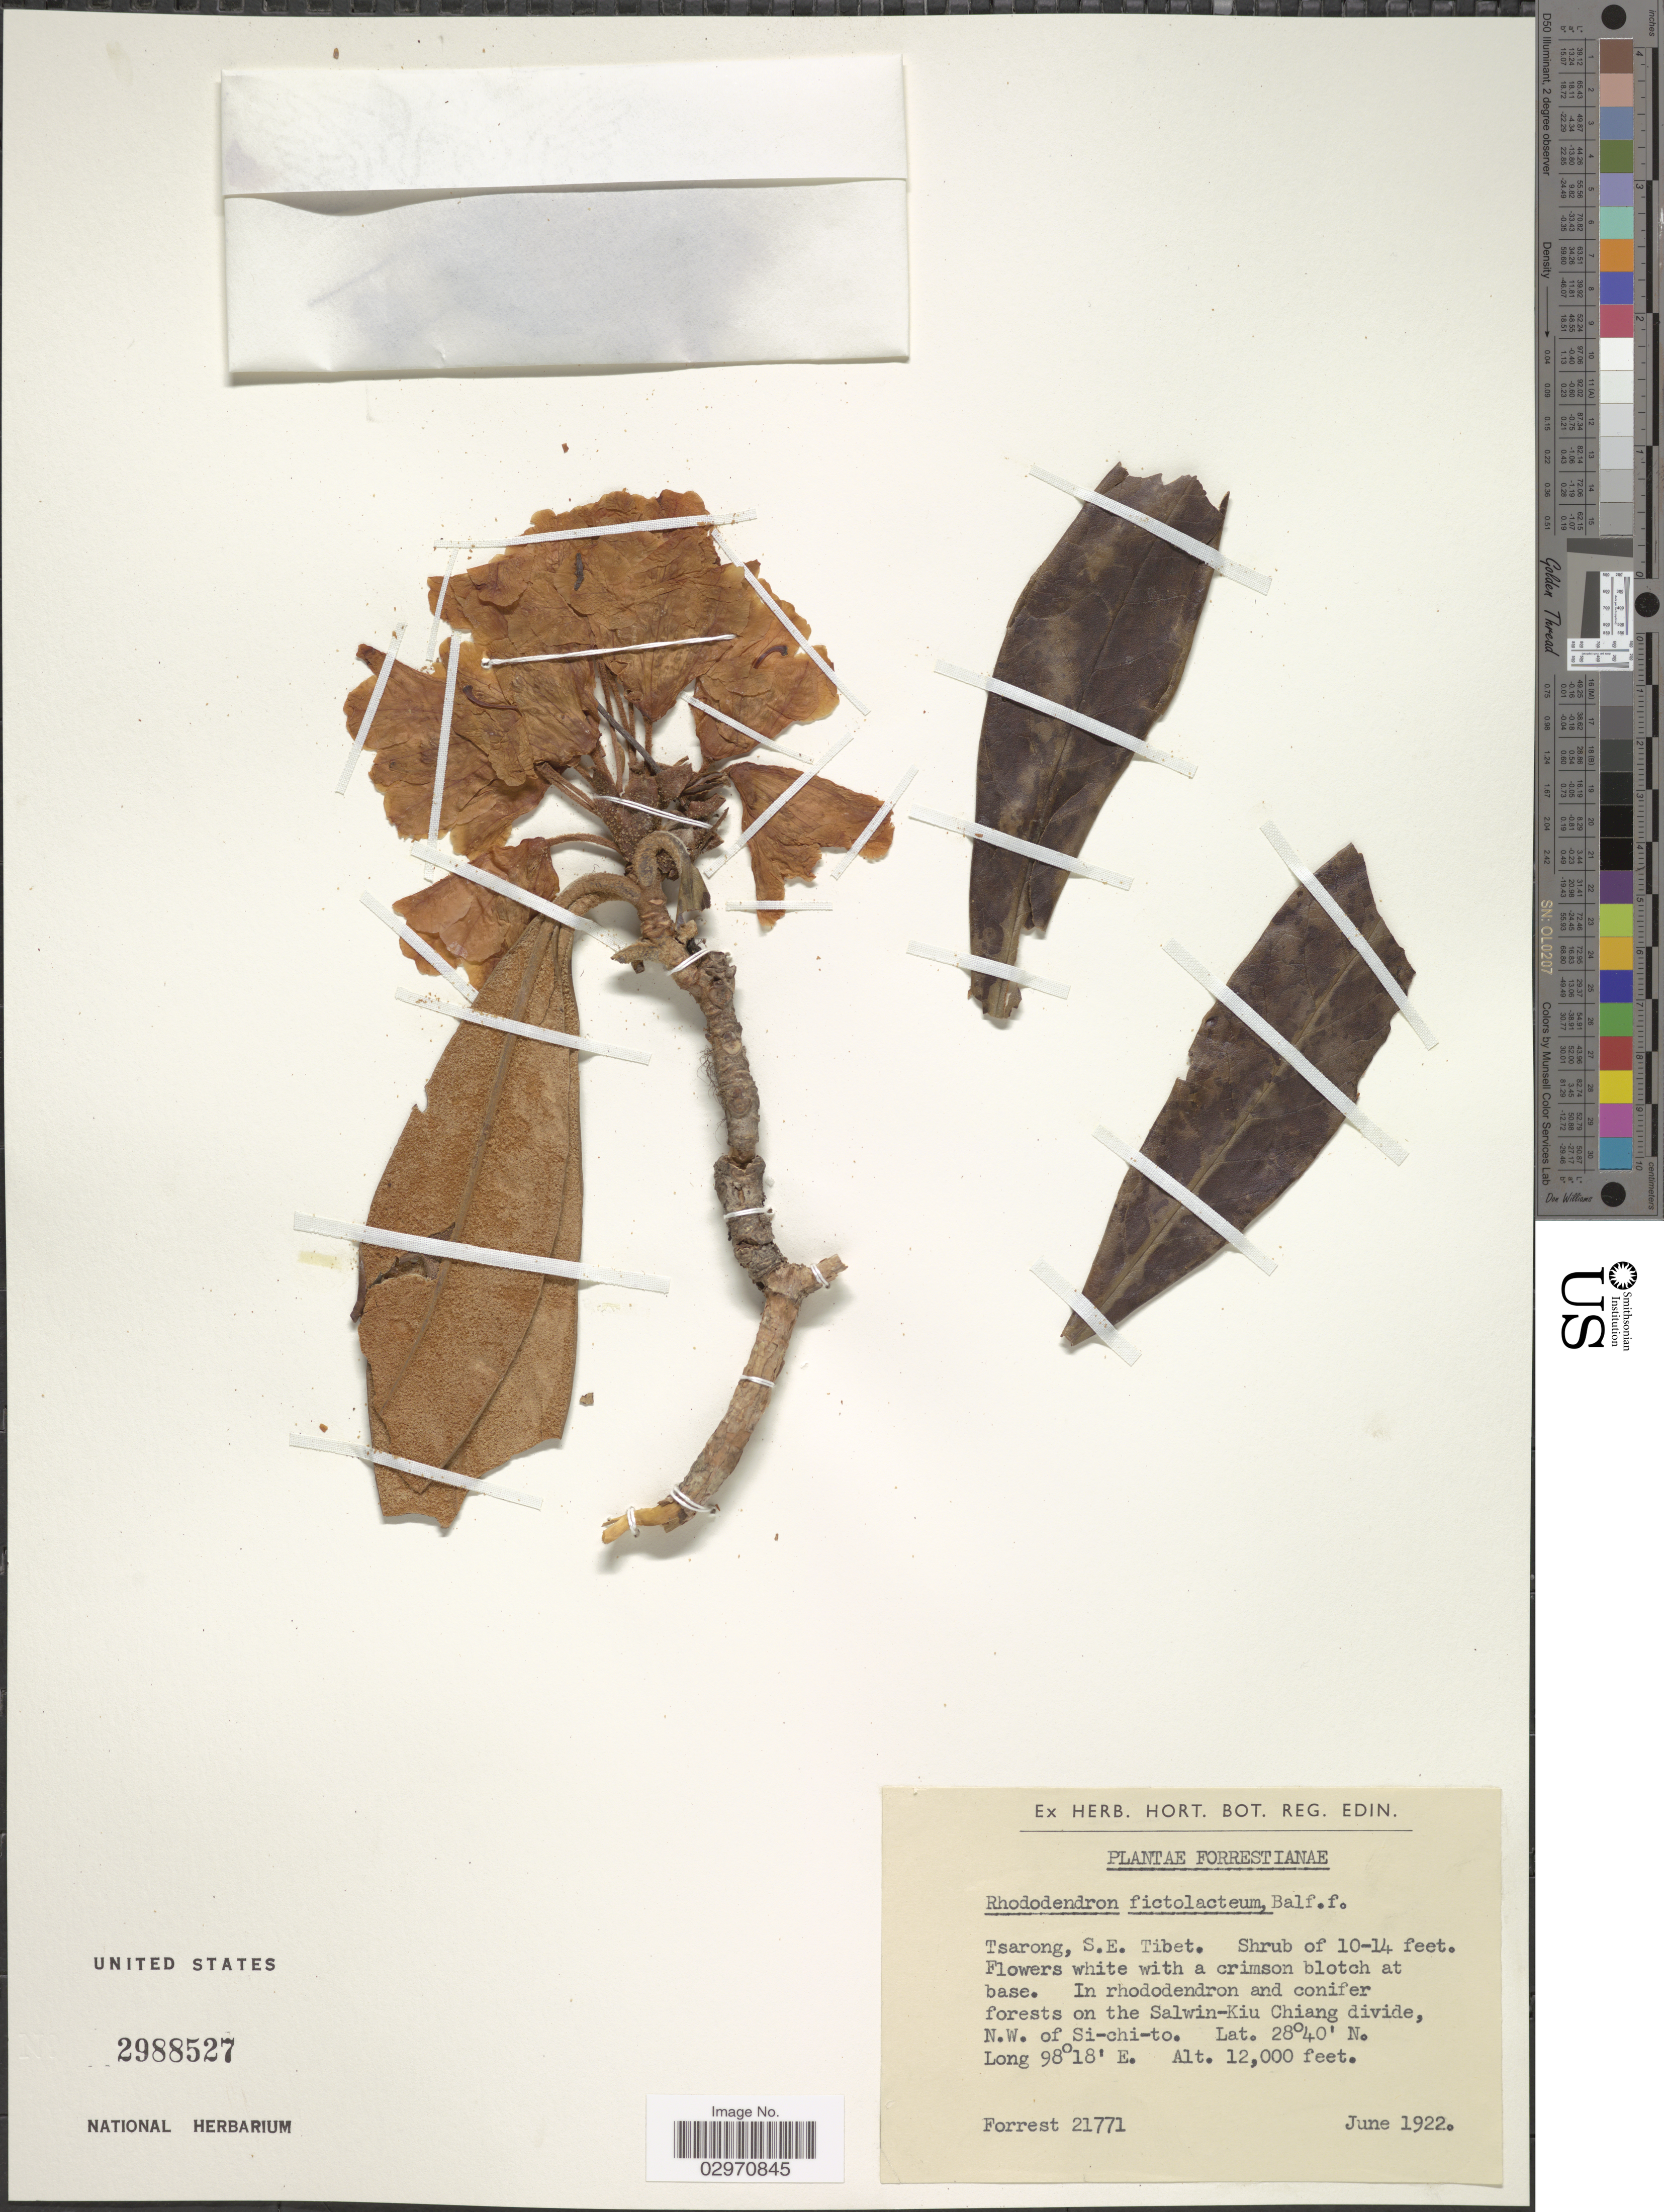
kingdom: Plantae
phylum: Tracheophyta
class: Magnoliopsida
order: Ericales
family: Ericaceae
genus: Rhododendron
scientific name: Rhododendron fictolacteum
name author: Balf. f.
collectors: -. Forrest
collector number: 21771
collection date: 1922-06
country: China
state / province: Xizang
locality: Tsarong, S.E. Tibet. On the Salwin-Kiu Chiang divide, N.W. of Si-chi-to.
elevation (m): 3658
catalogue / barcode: US 2988527